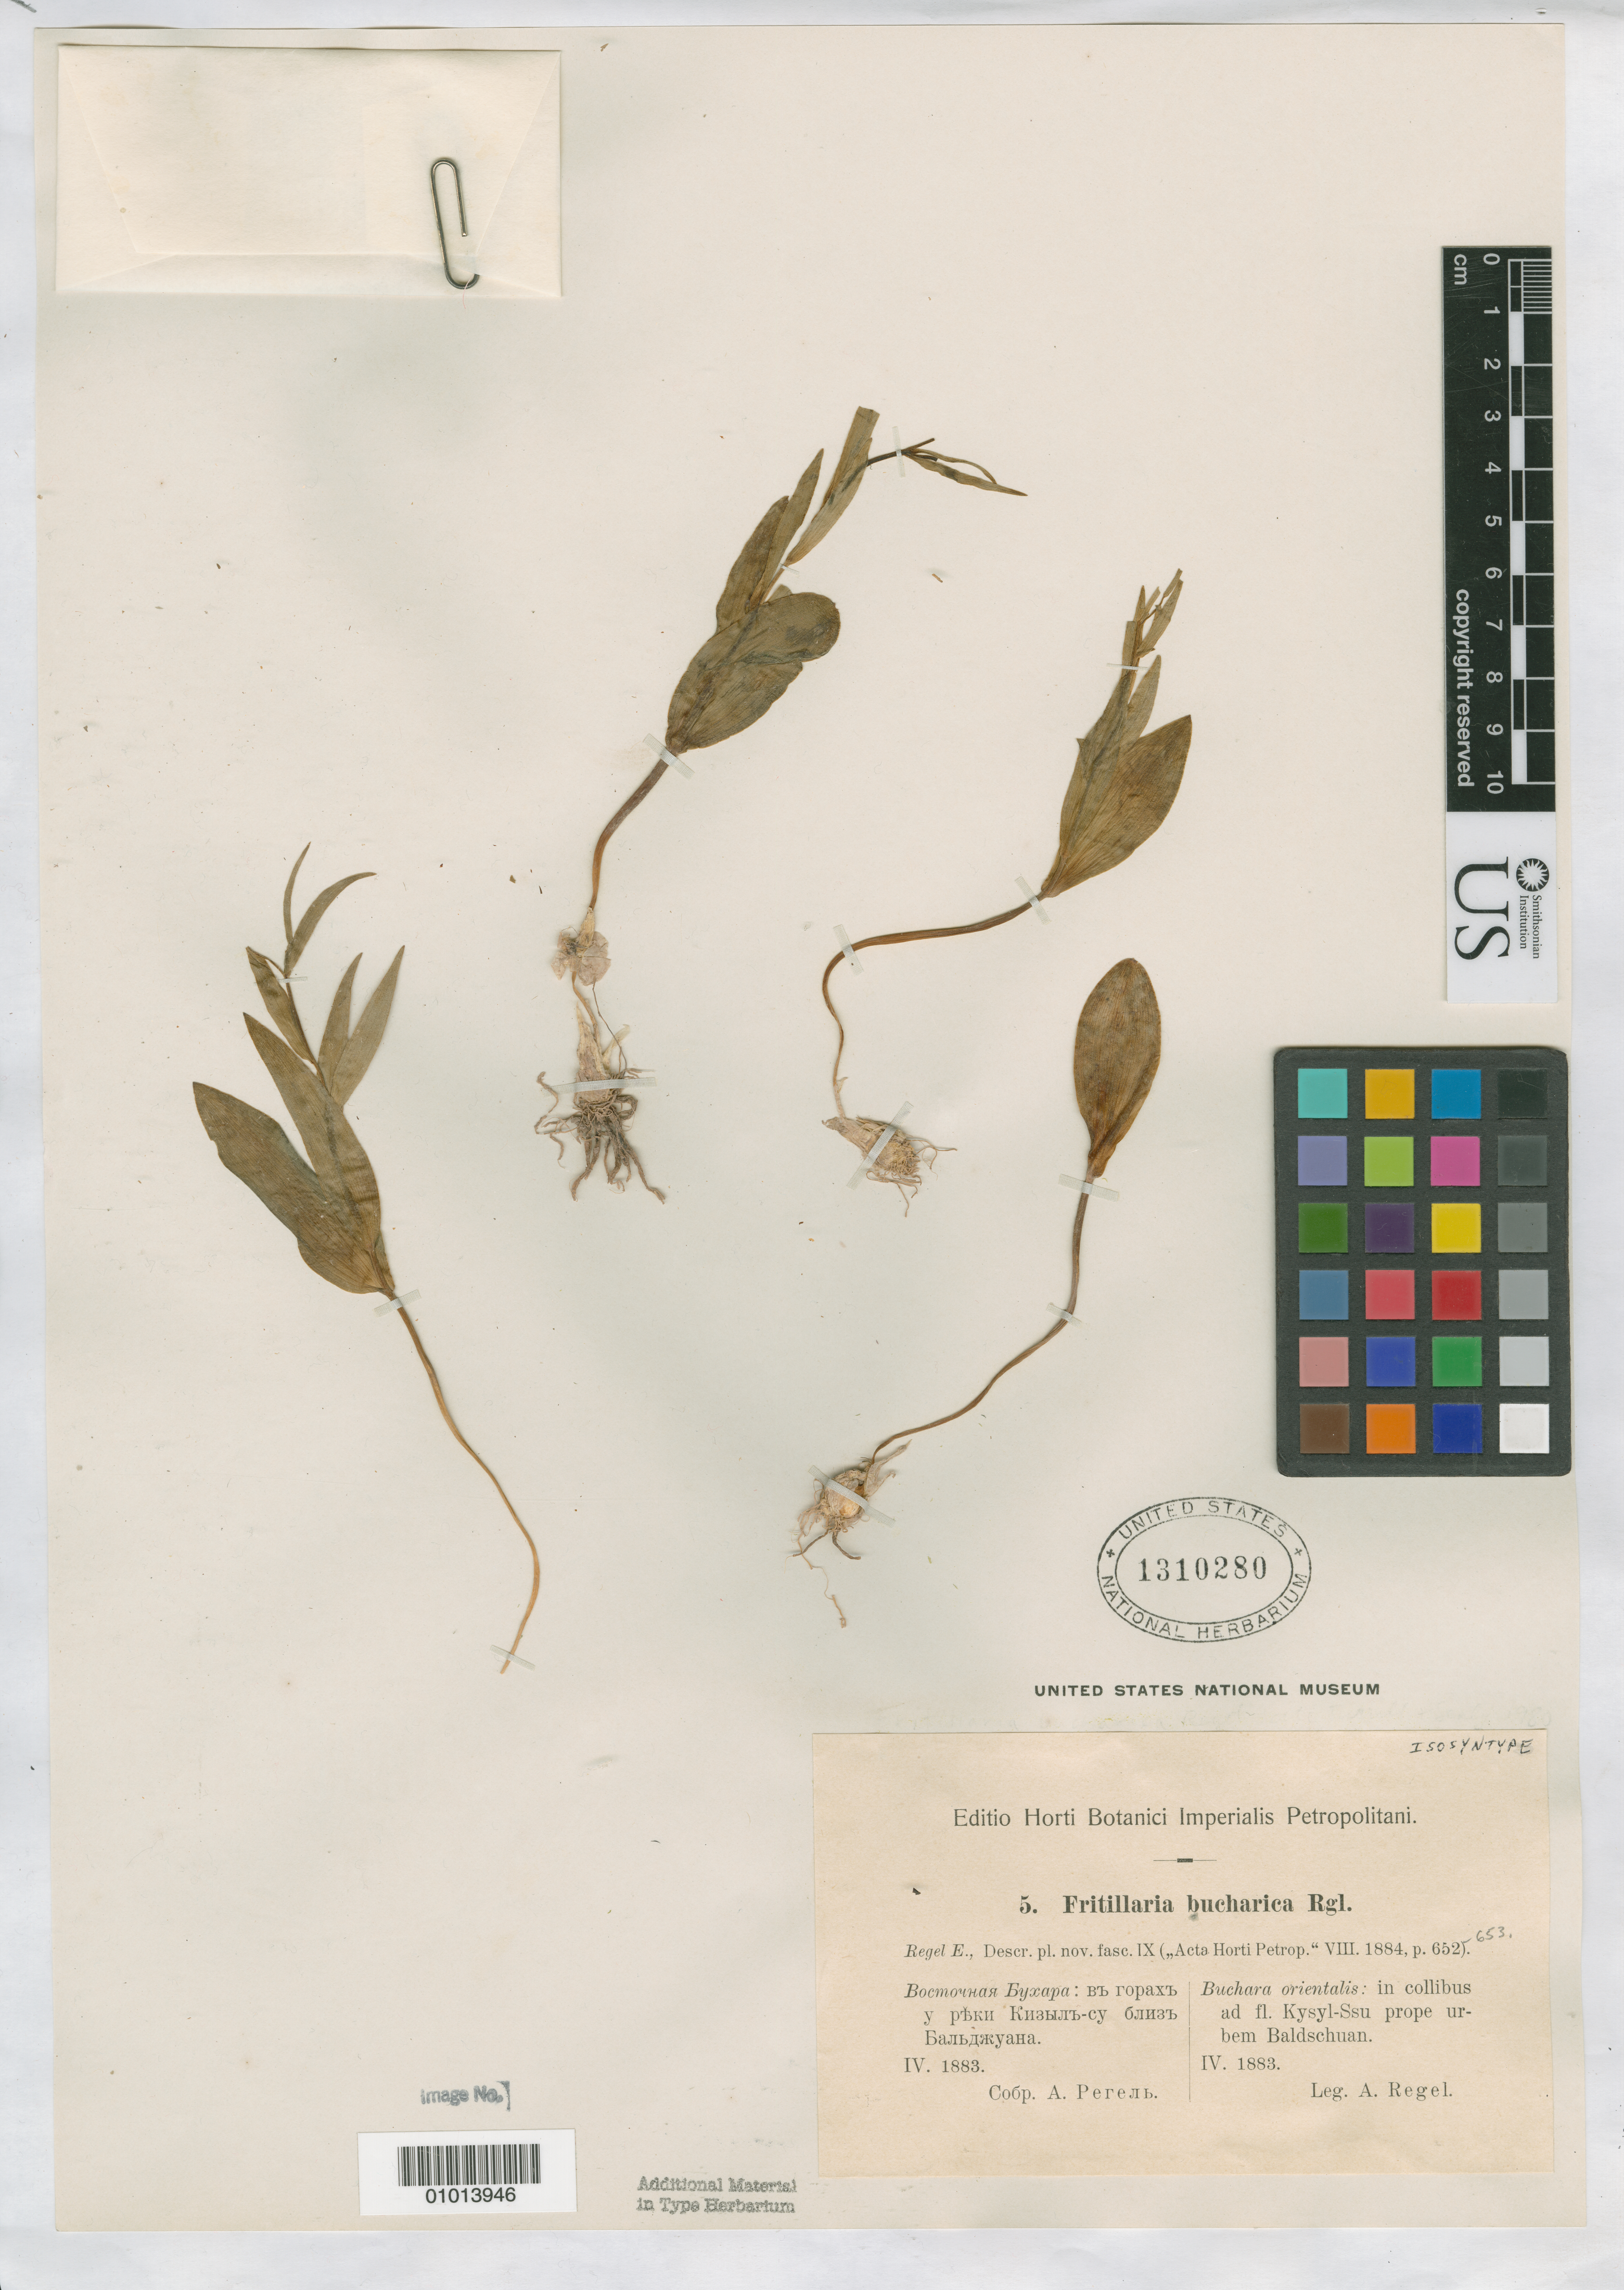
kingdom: Plantae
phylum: Tracheophyta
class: Liliopsida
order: Liliales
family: Liliaceae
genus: Fritillaria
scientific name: Fritillaria bucharica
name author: Regel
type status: Isosyntype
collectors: A. Regel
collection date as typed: Apr 1883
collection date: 1883-04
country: Uzbekistan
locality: In collibus ad fl. Kysyl-Ssu prope urbem Baldschuan.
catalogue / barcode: US 1310280